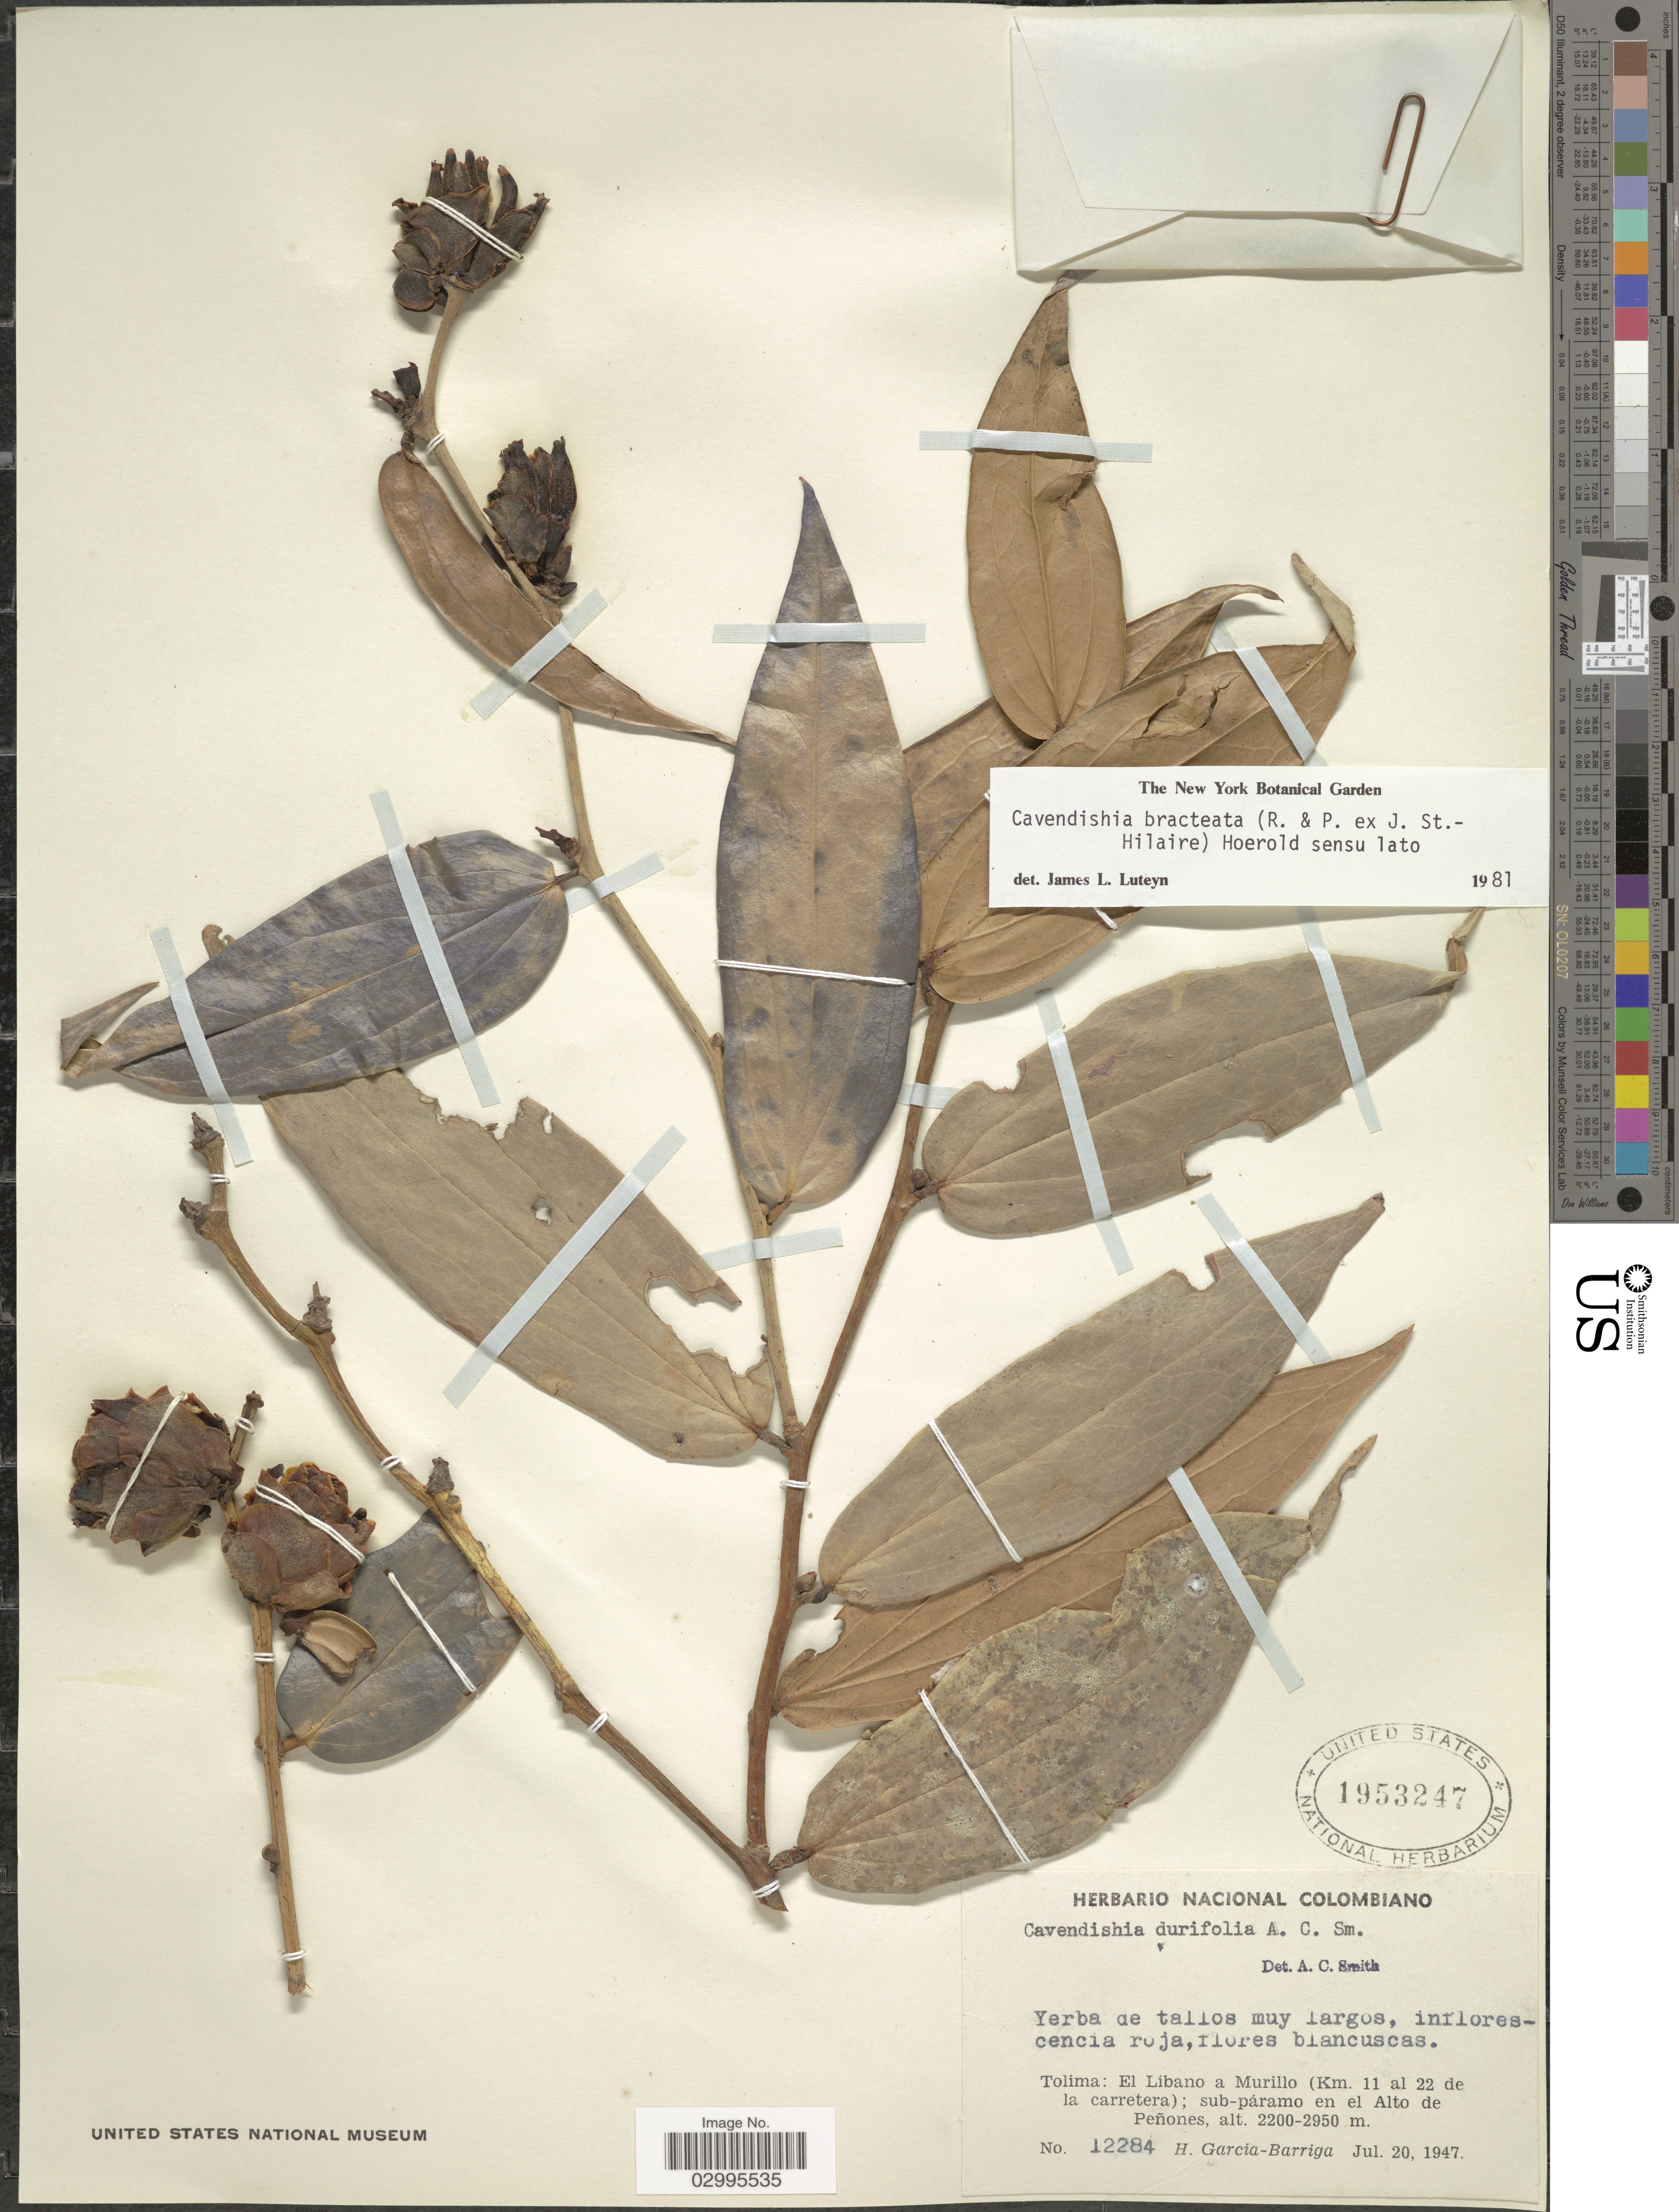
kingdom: Plantae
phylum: Tracheophyta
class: Magnoliopsida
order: Ericales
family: Ericaceae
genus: Cavendishia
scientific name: Cavendishia bracteata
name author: (Ruiz & Pav. ex J. St.-Hil.) Hoerold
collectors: H. García Barriga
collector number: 12284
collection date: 1947-07-20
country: Colombia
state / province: Tolima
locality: El Líbano a Murillo (Km. 11 al 22 de la carretera); sub-páramo en el Alto de Peñones.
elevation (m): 2200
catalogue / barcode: US 1953247